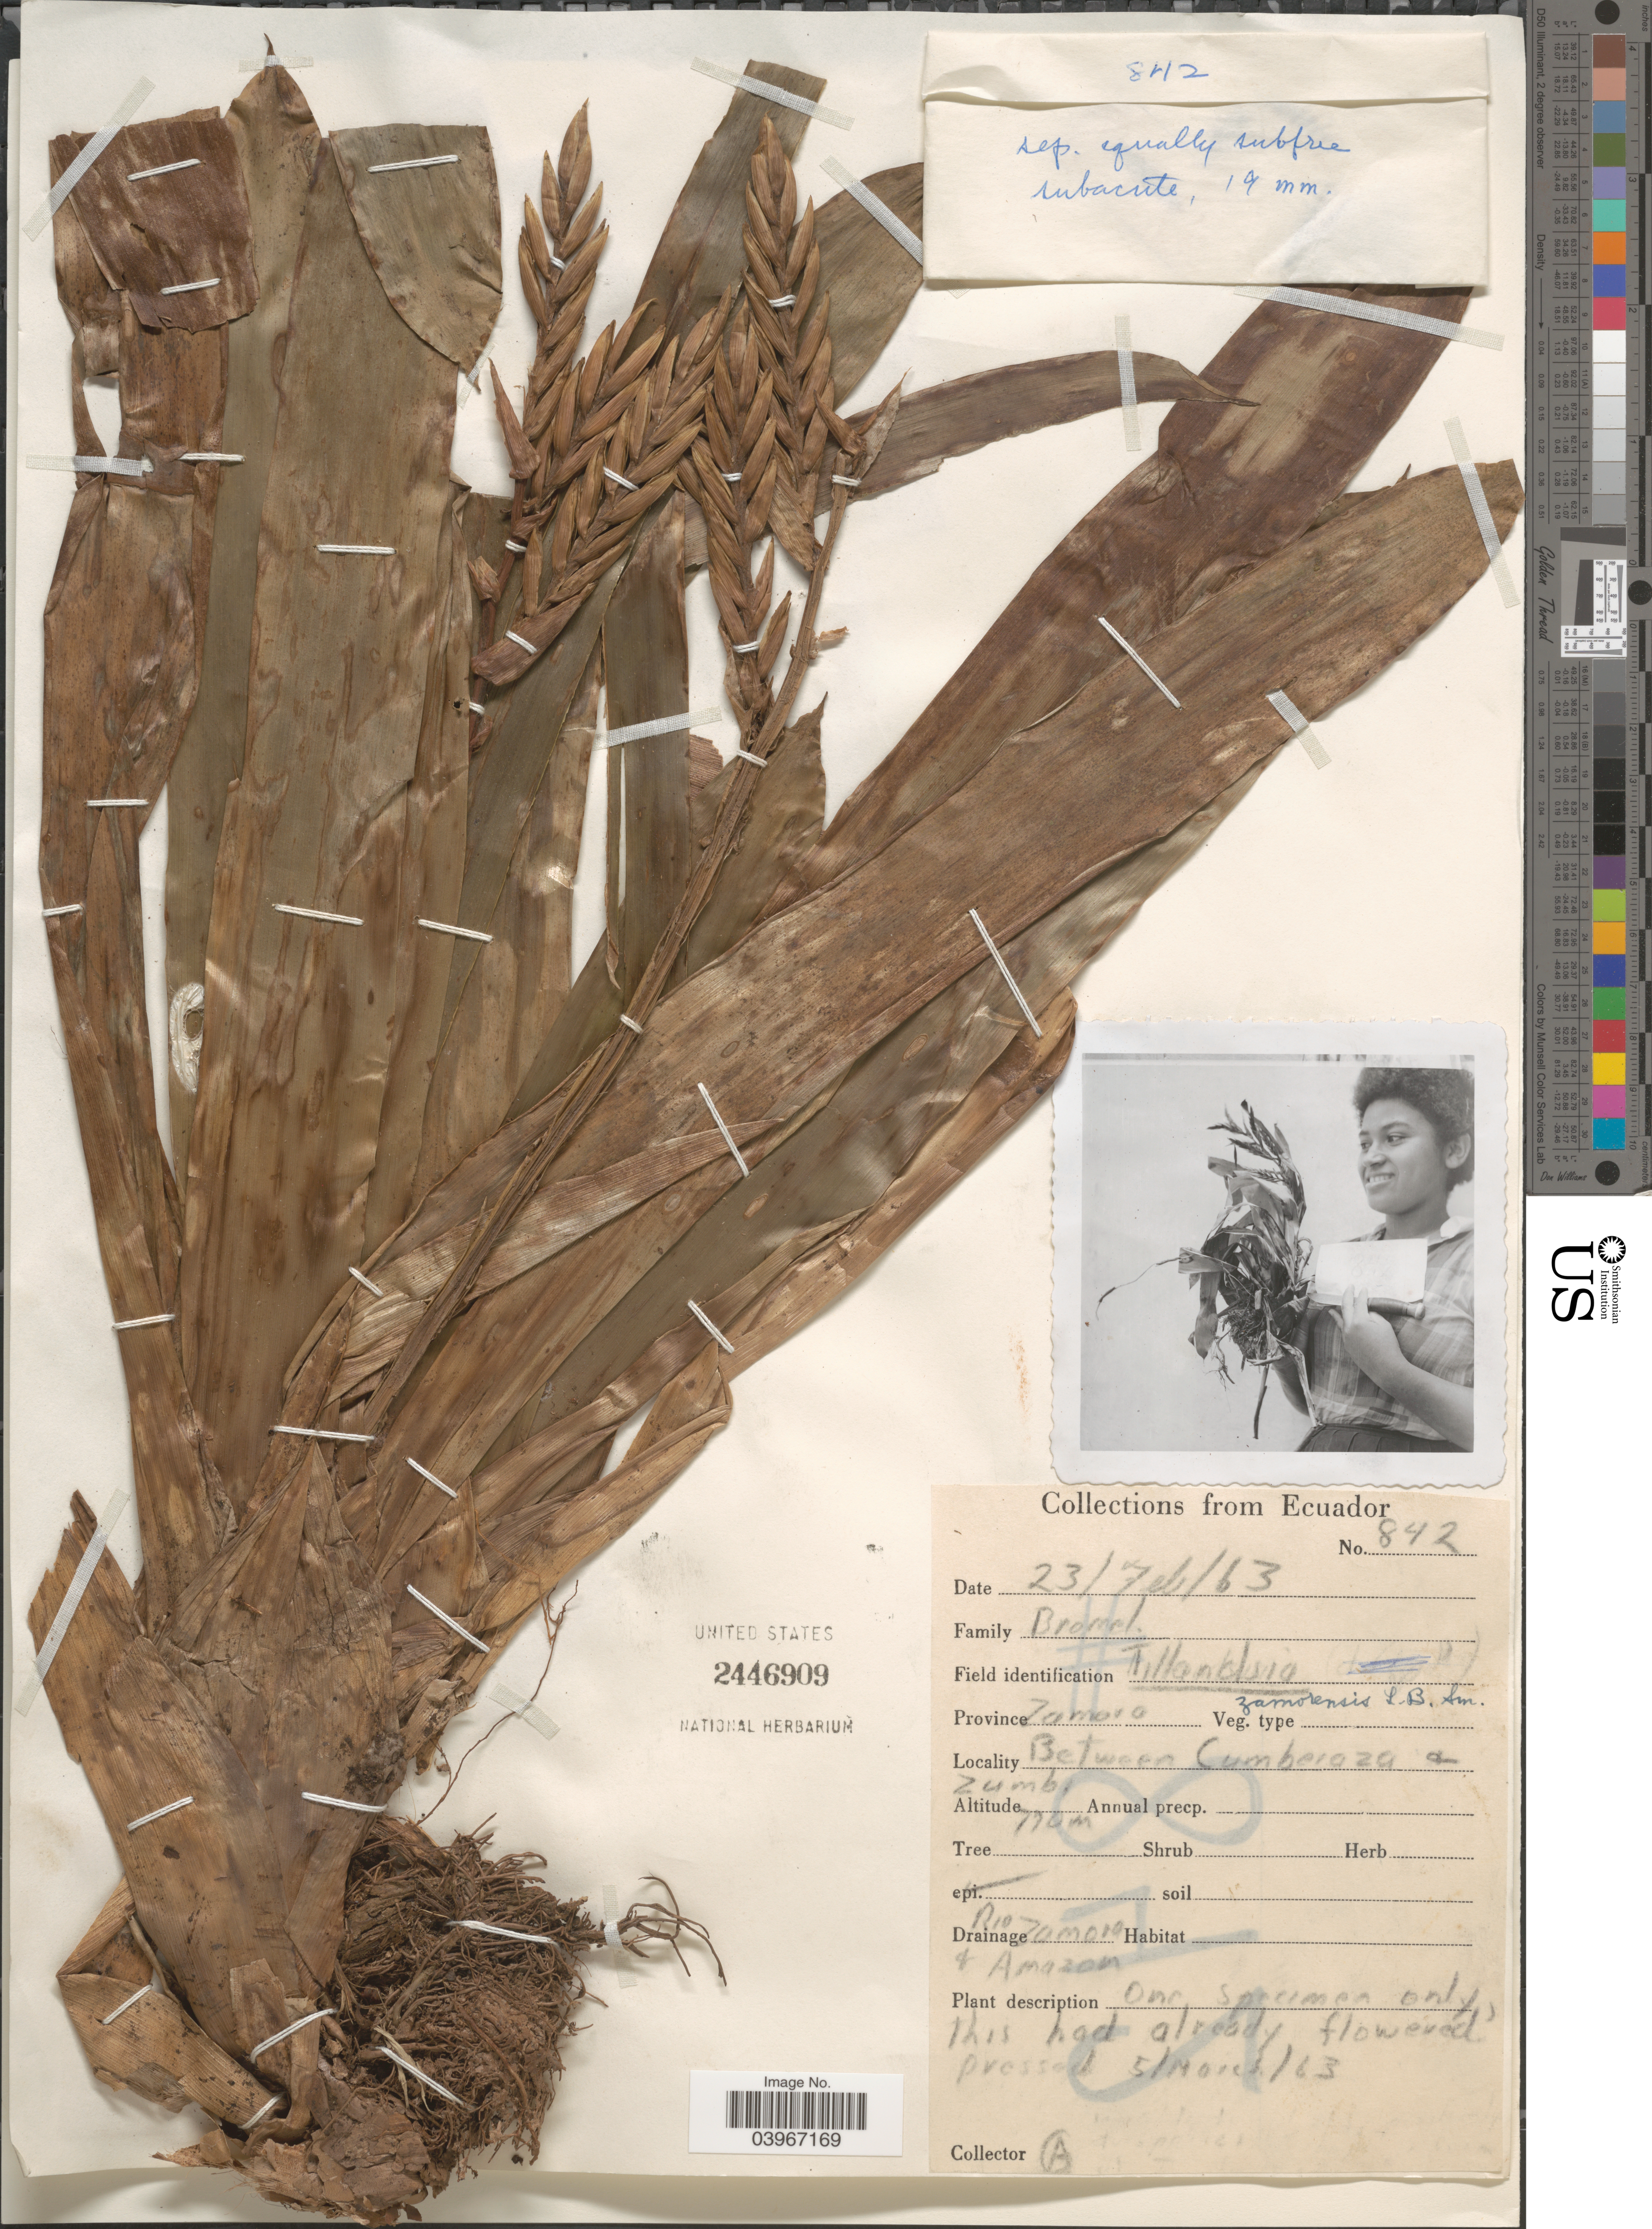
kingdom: Plantae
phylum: Tracheophyta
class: Liliopsida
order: Poales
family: Bromeliaceae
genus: Vriesea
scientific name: Vriesea zamorensis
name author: (L.B. Sm.) L.B. Sm.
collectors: Gilmartin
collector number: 842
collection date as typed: Transcribed d/m/y: 23/2/63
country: Ecuador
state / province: Zamora-Chinchipe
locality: Province Zamora. Between Cumberaza & Zumb. Drainage Rio Zamora & Amazon.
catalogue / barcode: US 2446909